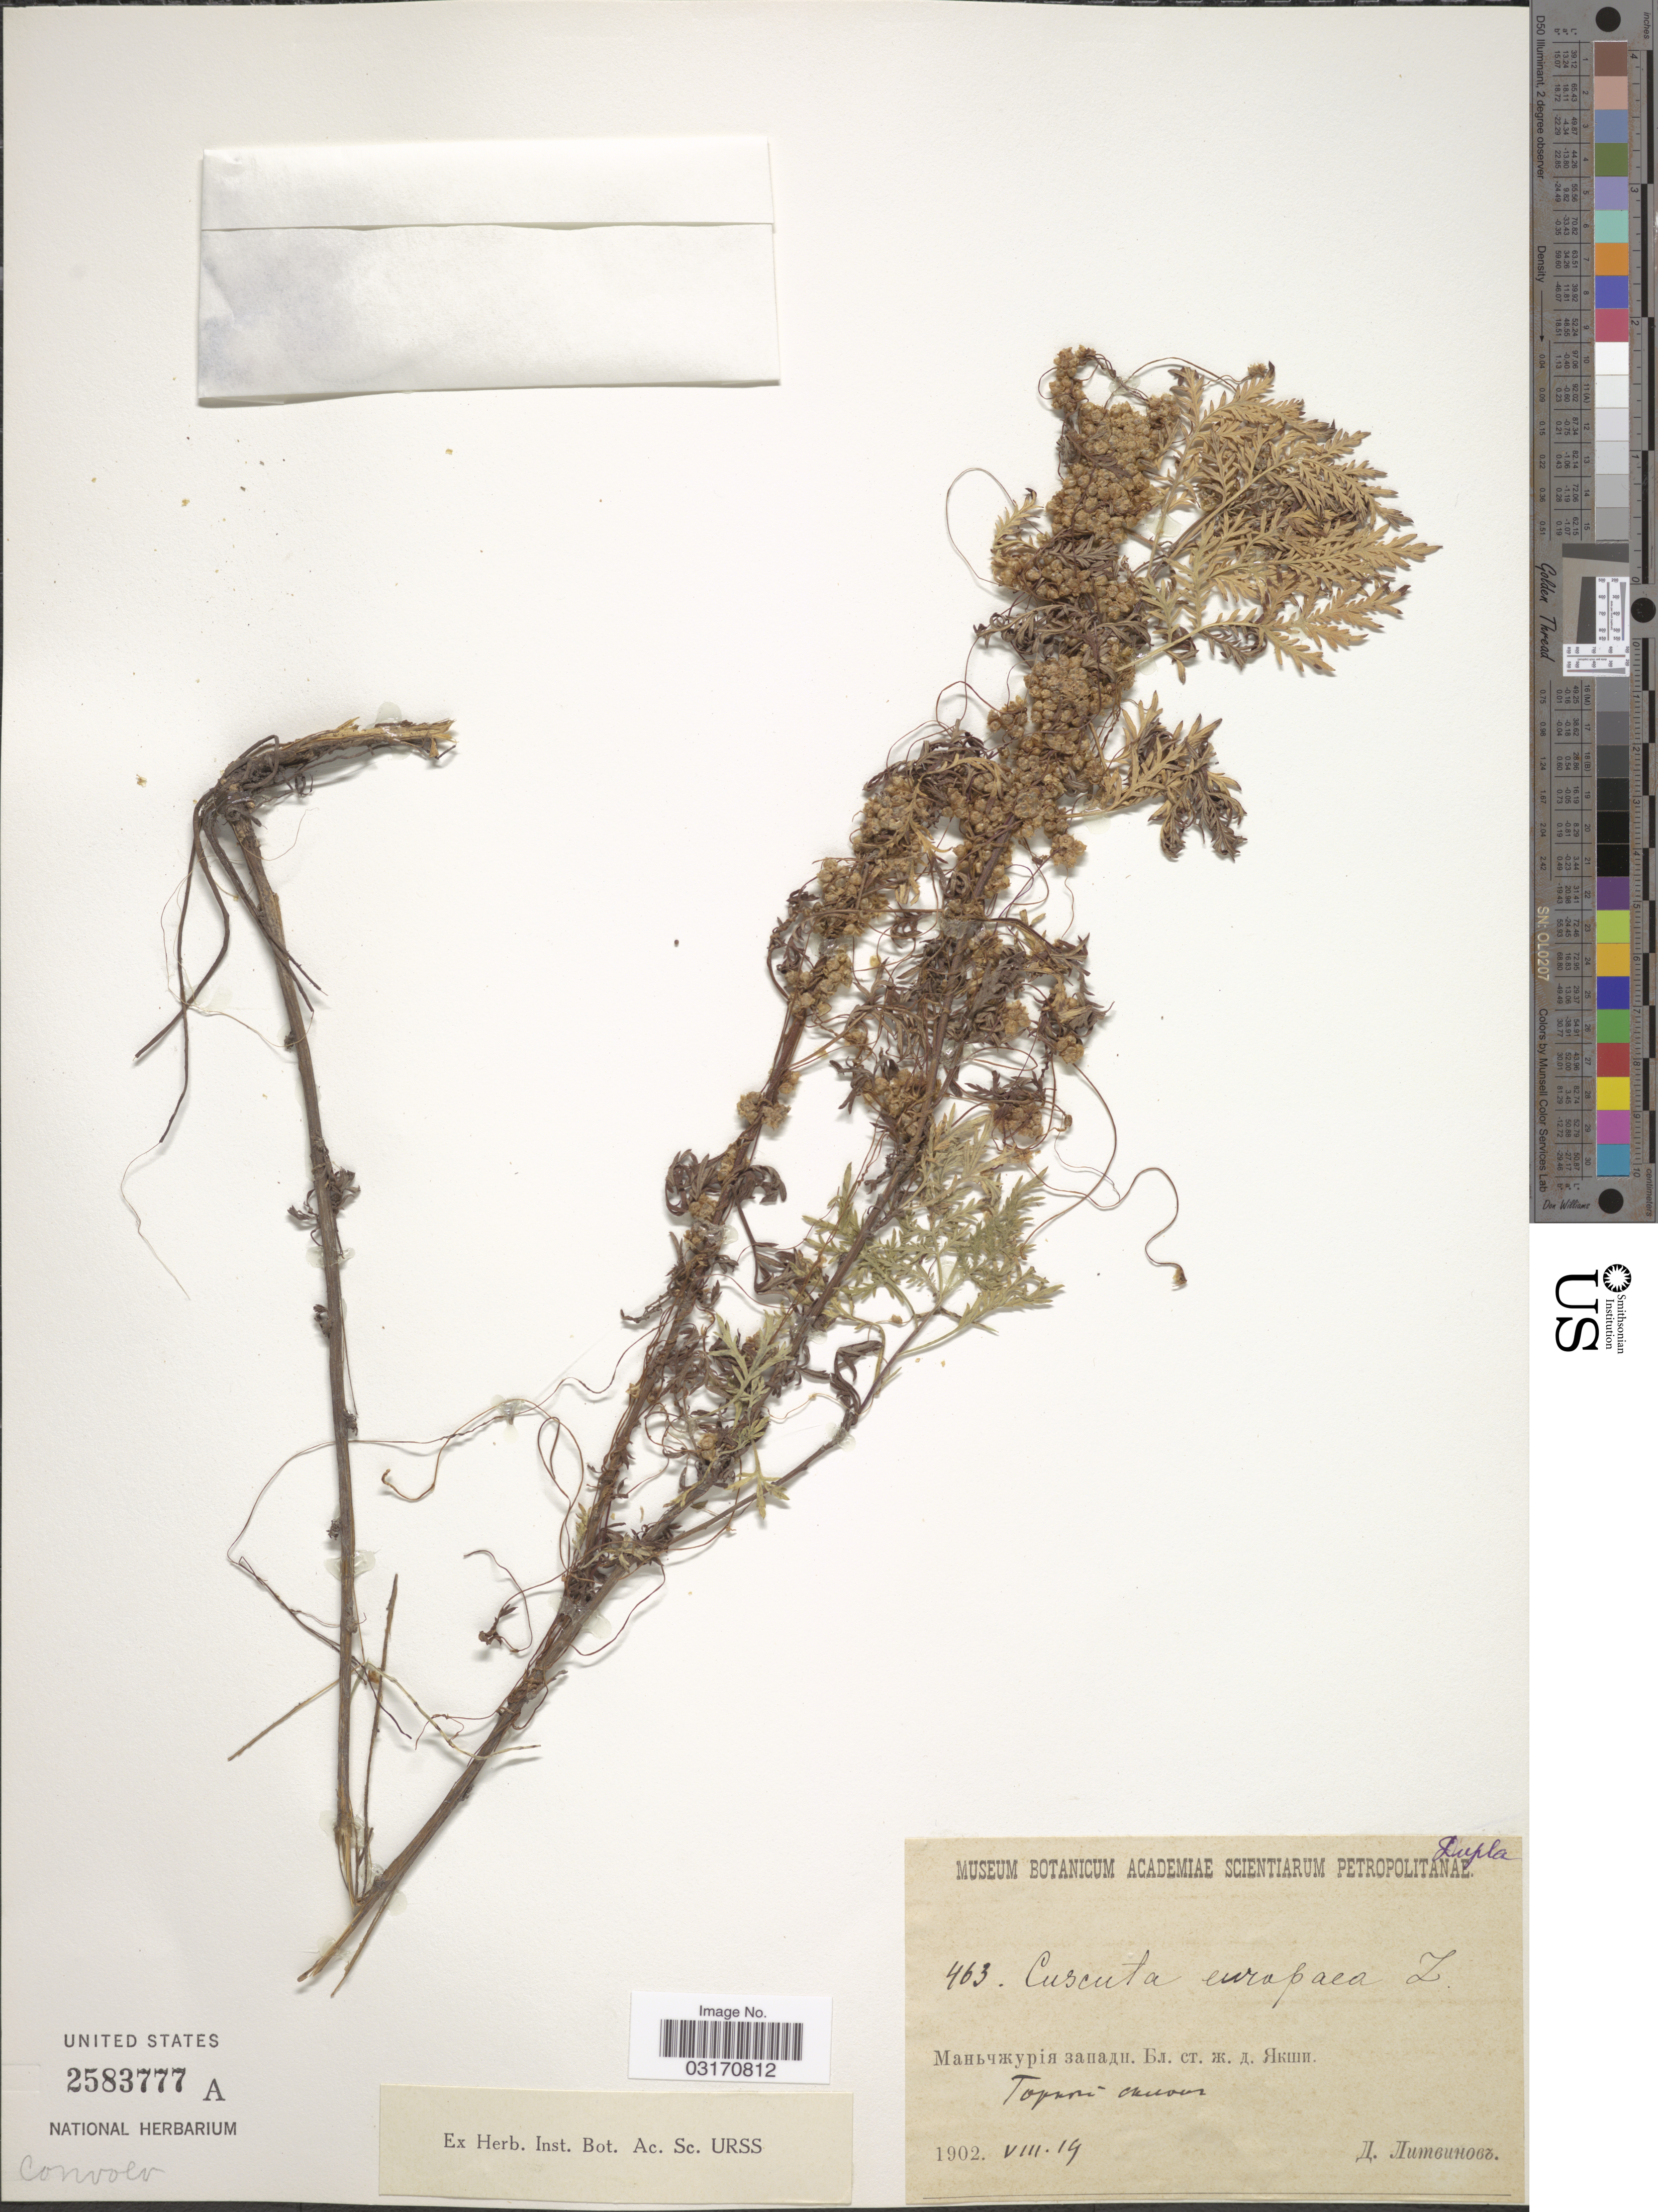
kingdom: Plantae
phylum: Tracheophyta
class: Magnoliopsida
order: Solanales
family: Convolvulaceae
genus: Cuscuta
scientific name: Cuscuta europaea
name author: L.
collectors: D. Litwinow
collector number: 463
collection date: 1902-08-19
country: Russian Federation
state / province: Sakhalin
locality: Yakshi.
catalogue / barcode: US 2583777A